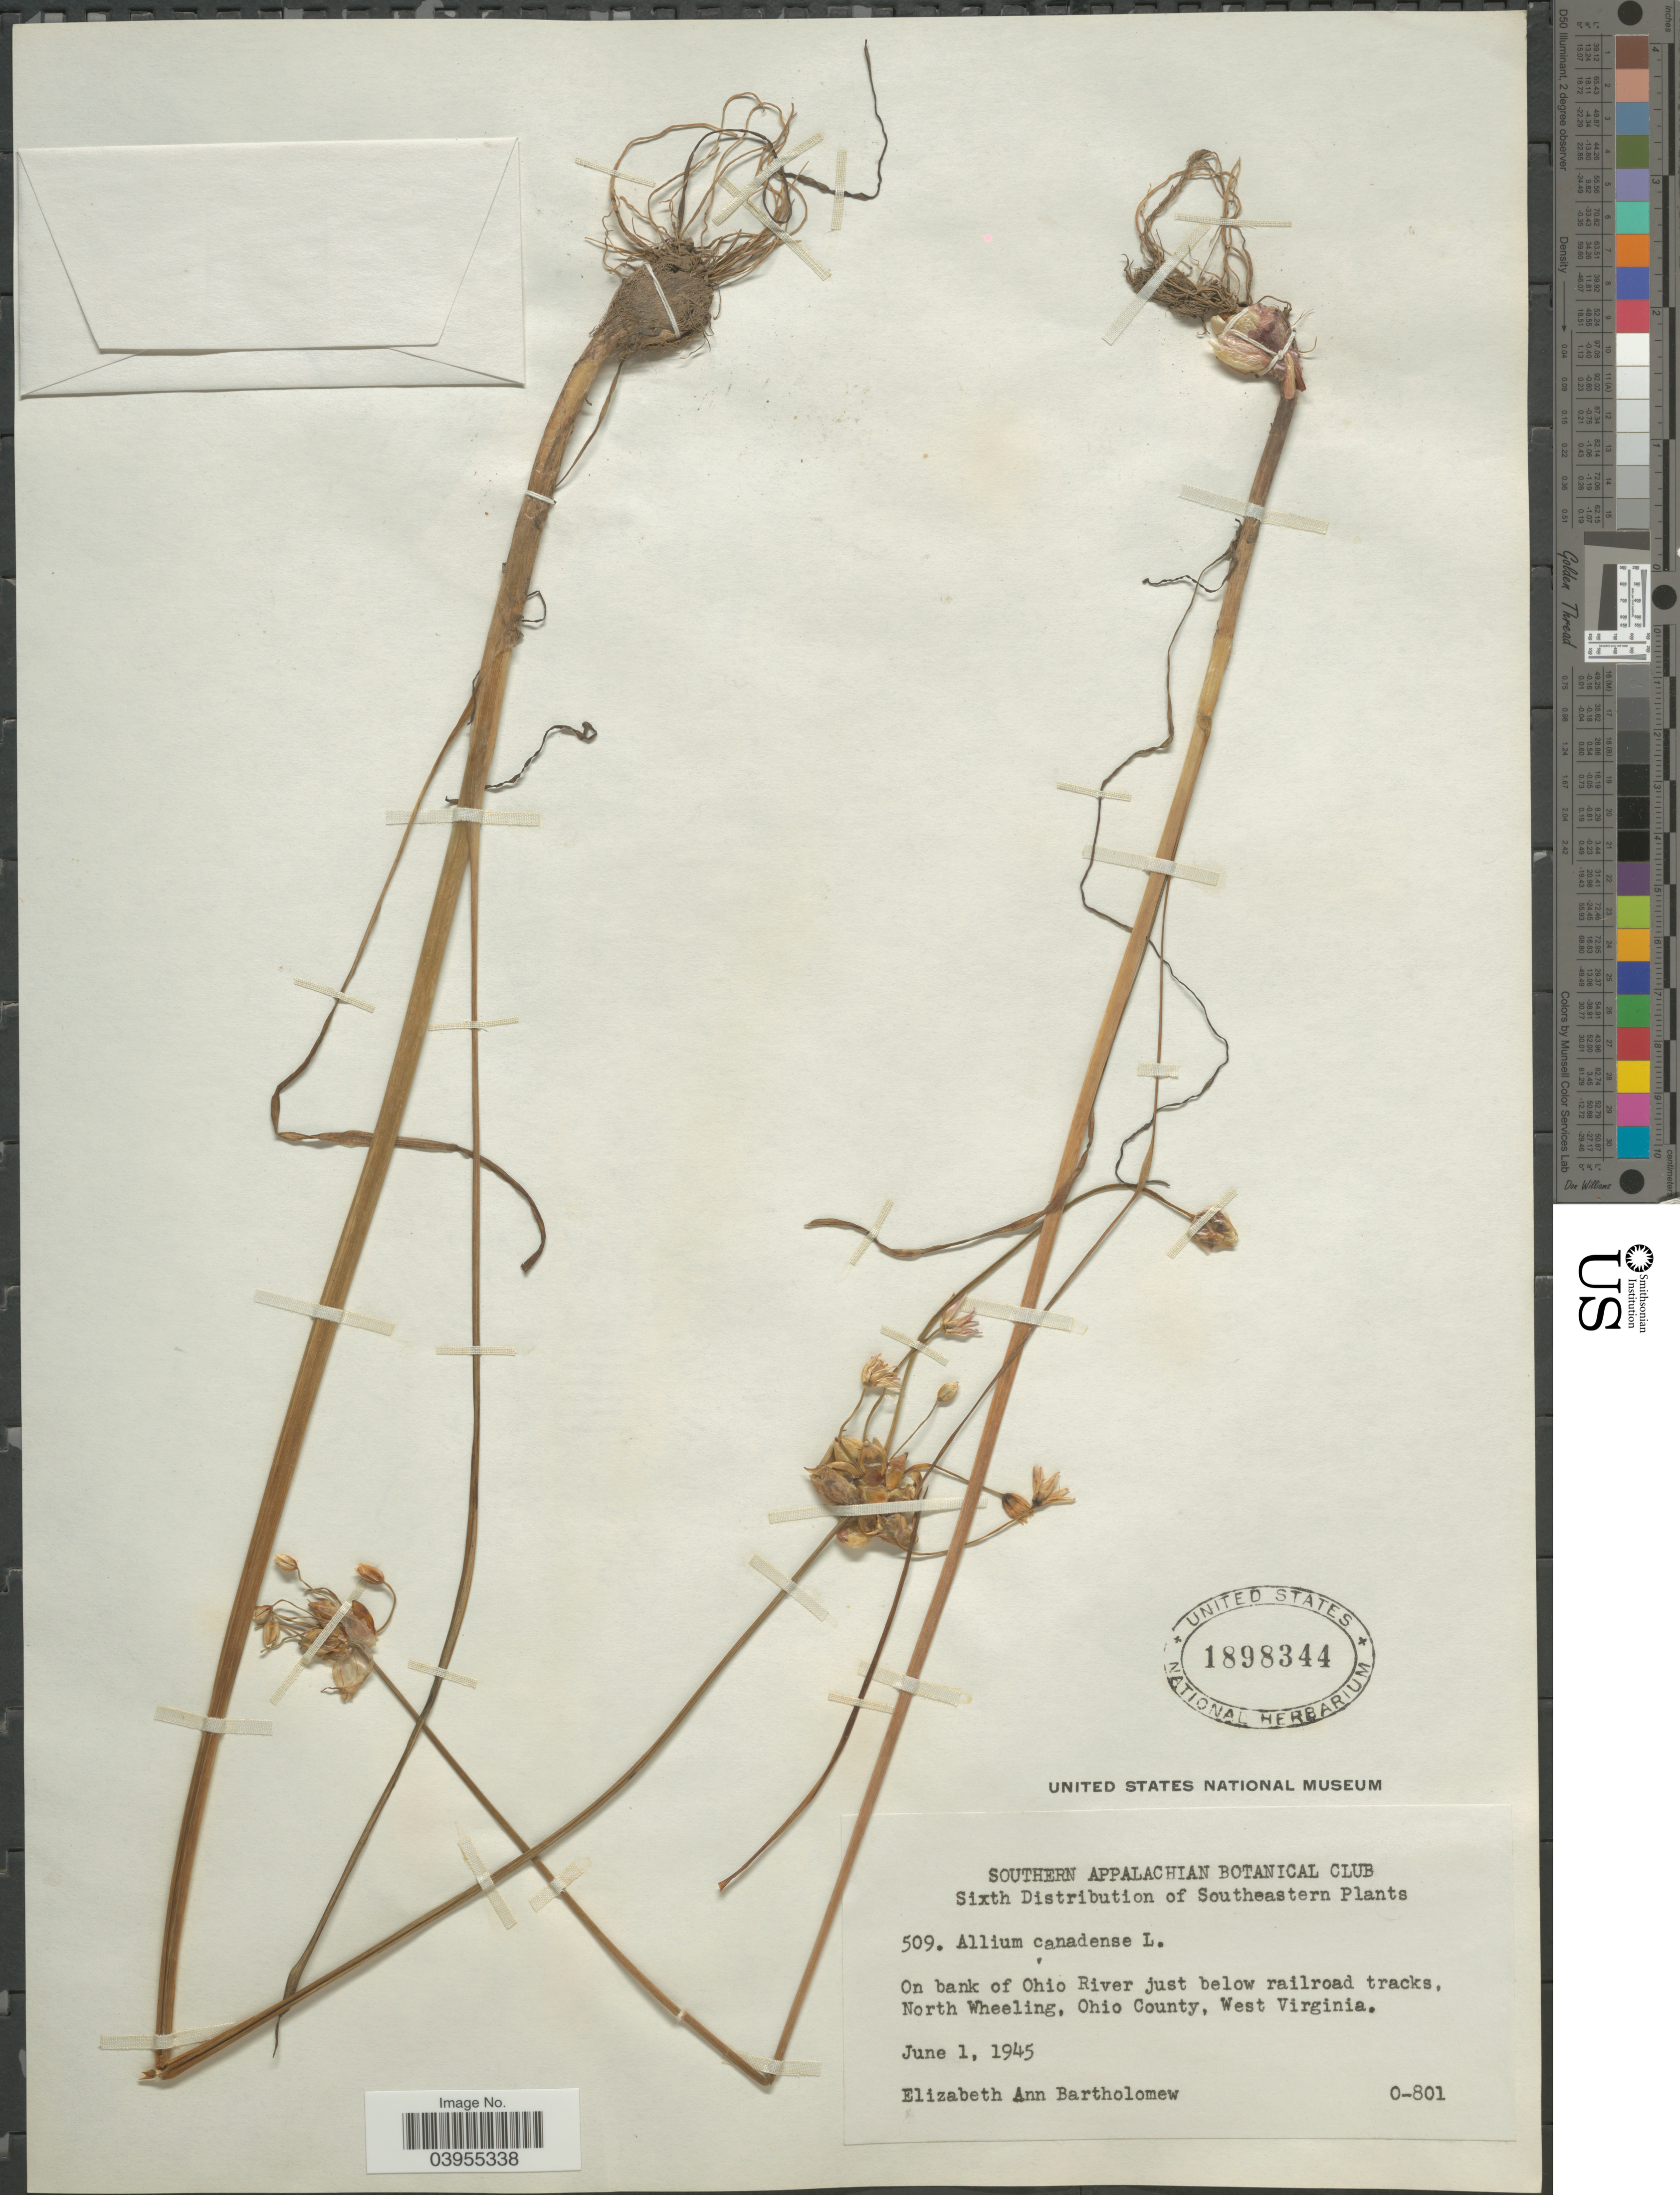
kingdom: Plantae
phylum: Tracheophyta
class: Liliopsida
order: Asparagales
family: Amaryllidaceae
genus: Allium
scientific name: Allium canadense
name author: L.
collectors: E. Bartholomew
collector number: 509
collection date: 1945-06-01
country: United States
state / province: West Virginia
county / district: Ohio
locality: Southeastern. On bank of Ohio River just below railroad tracks, North Wheeling, Ohio County.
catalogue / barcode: US 1898344